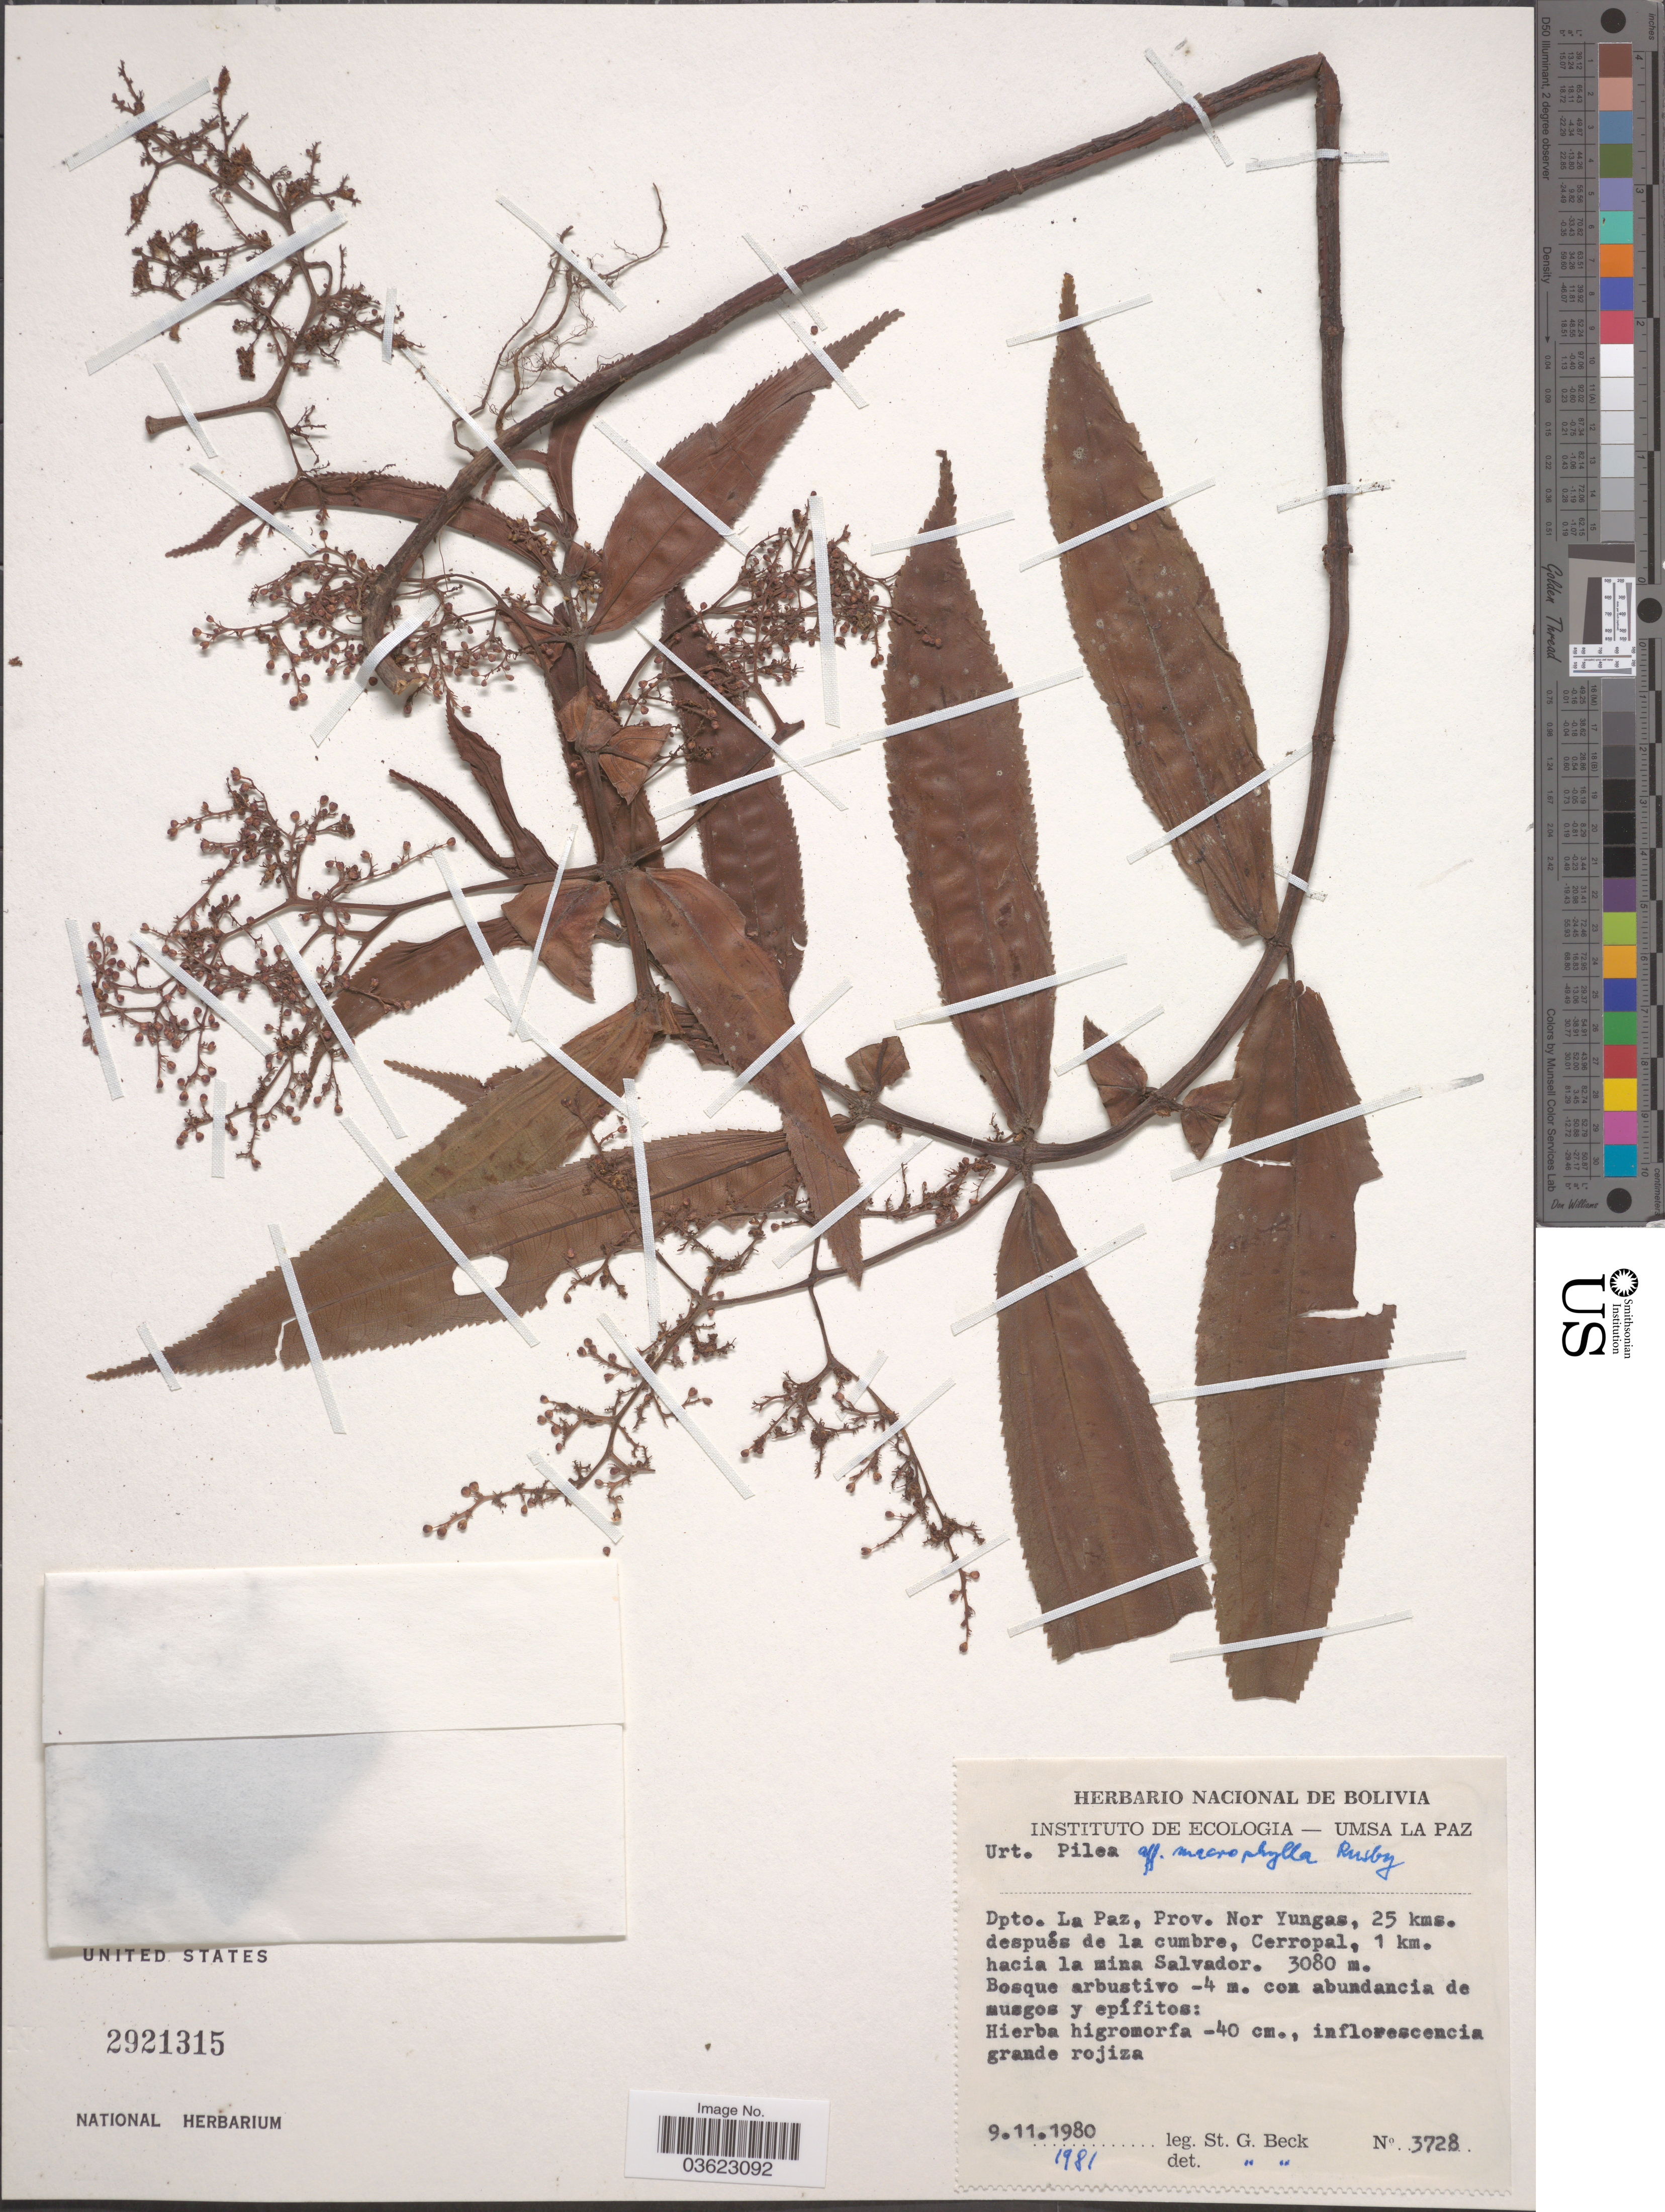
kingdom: Plantae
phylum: Tracheophyta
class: Magnoliopsida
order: Rosales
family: Urticaceae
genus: Pilea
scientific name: Pilea macrophylla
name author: Rusby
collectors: S. G. Beck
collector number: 3728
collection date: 1980-11-09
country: Bolivia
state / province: La Paz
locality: Dpto. La Paz, Prov. Nor Yungas, 25 kms. después de la cumbre, Cerropal, 1 km. hacia la mina Salvador.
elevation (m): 3080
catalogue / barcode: US 2921315